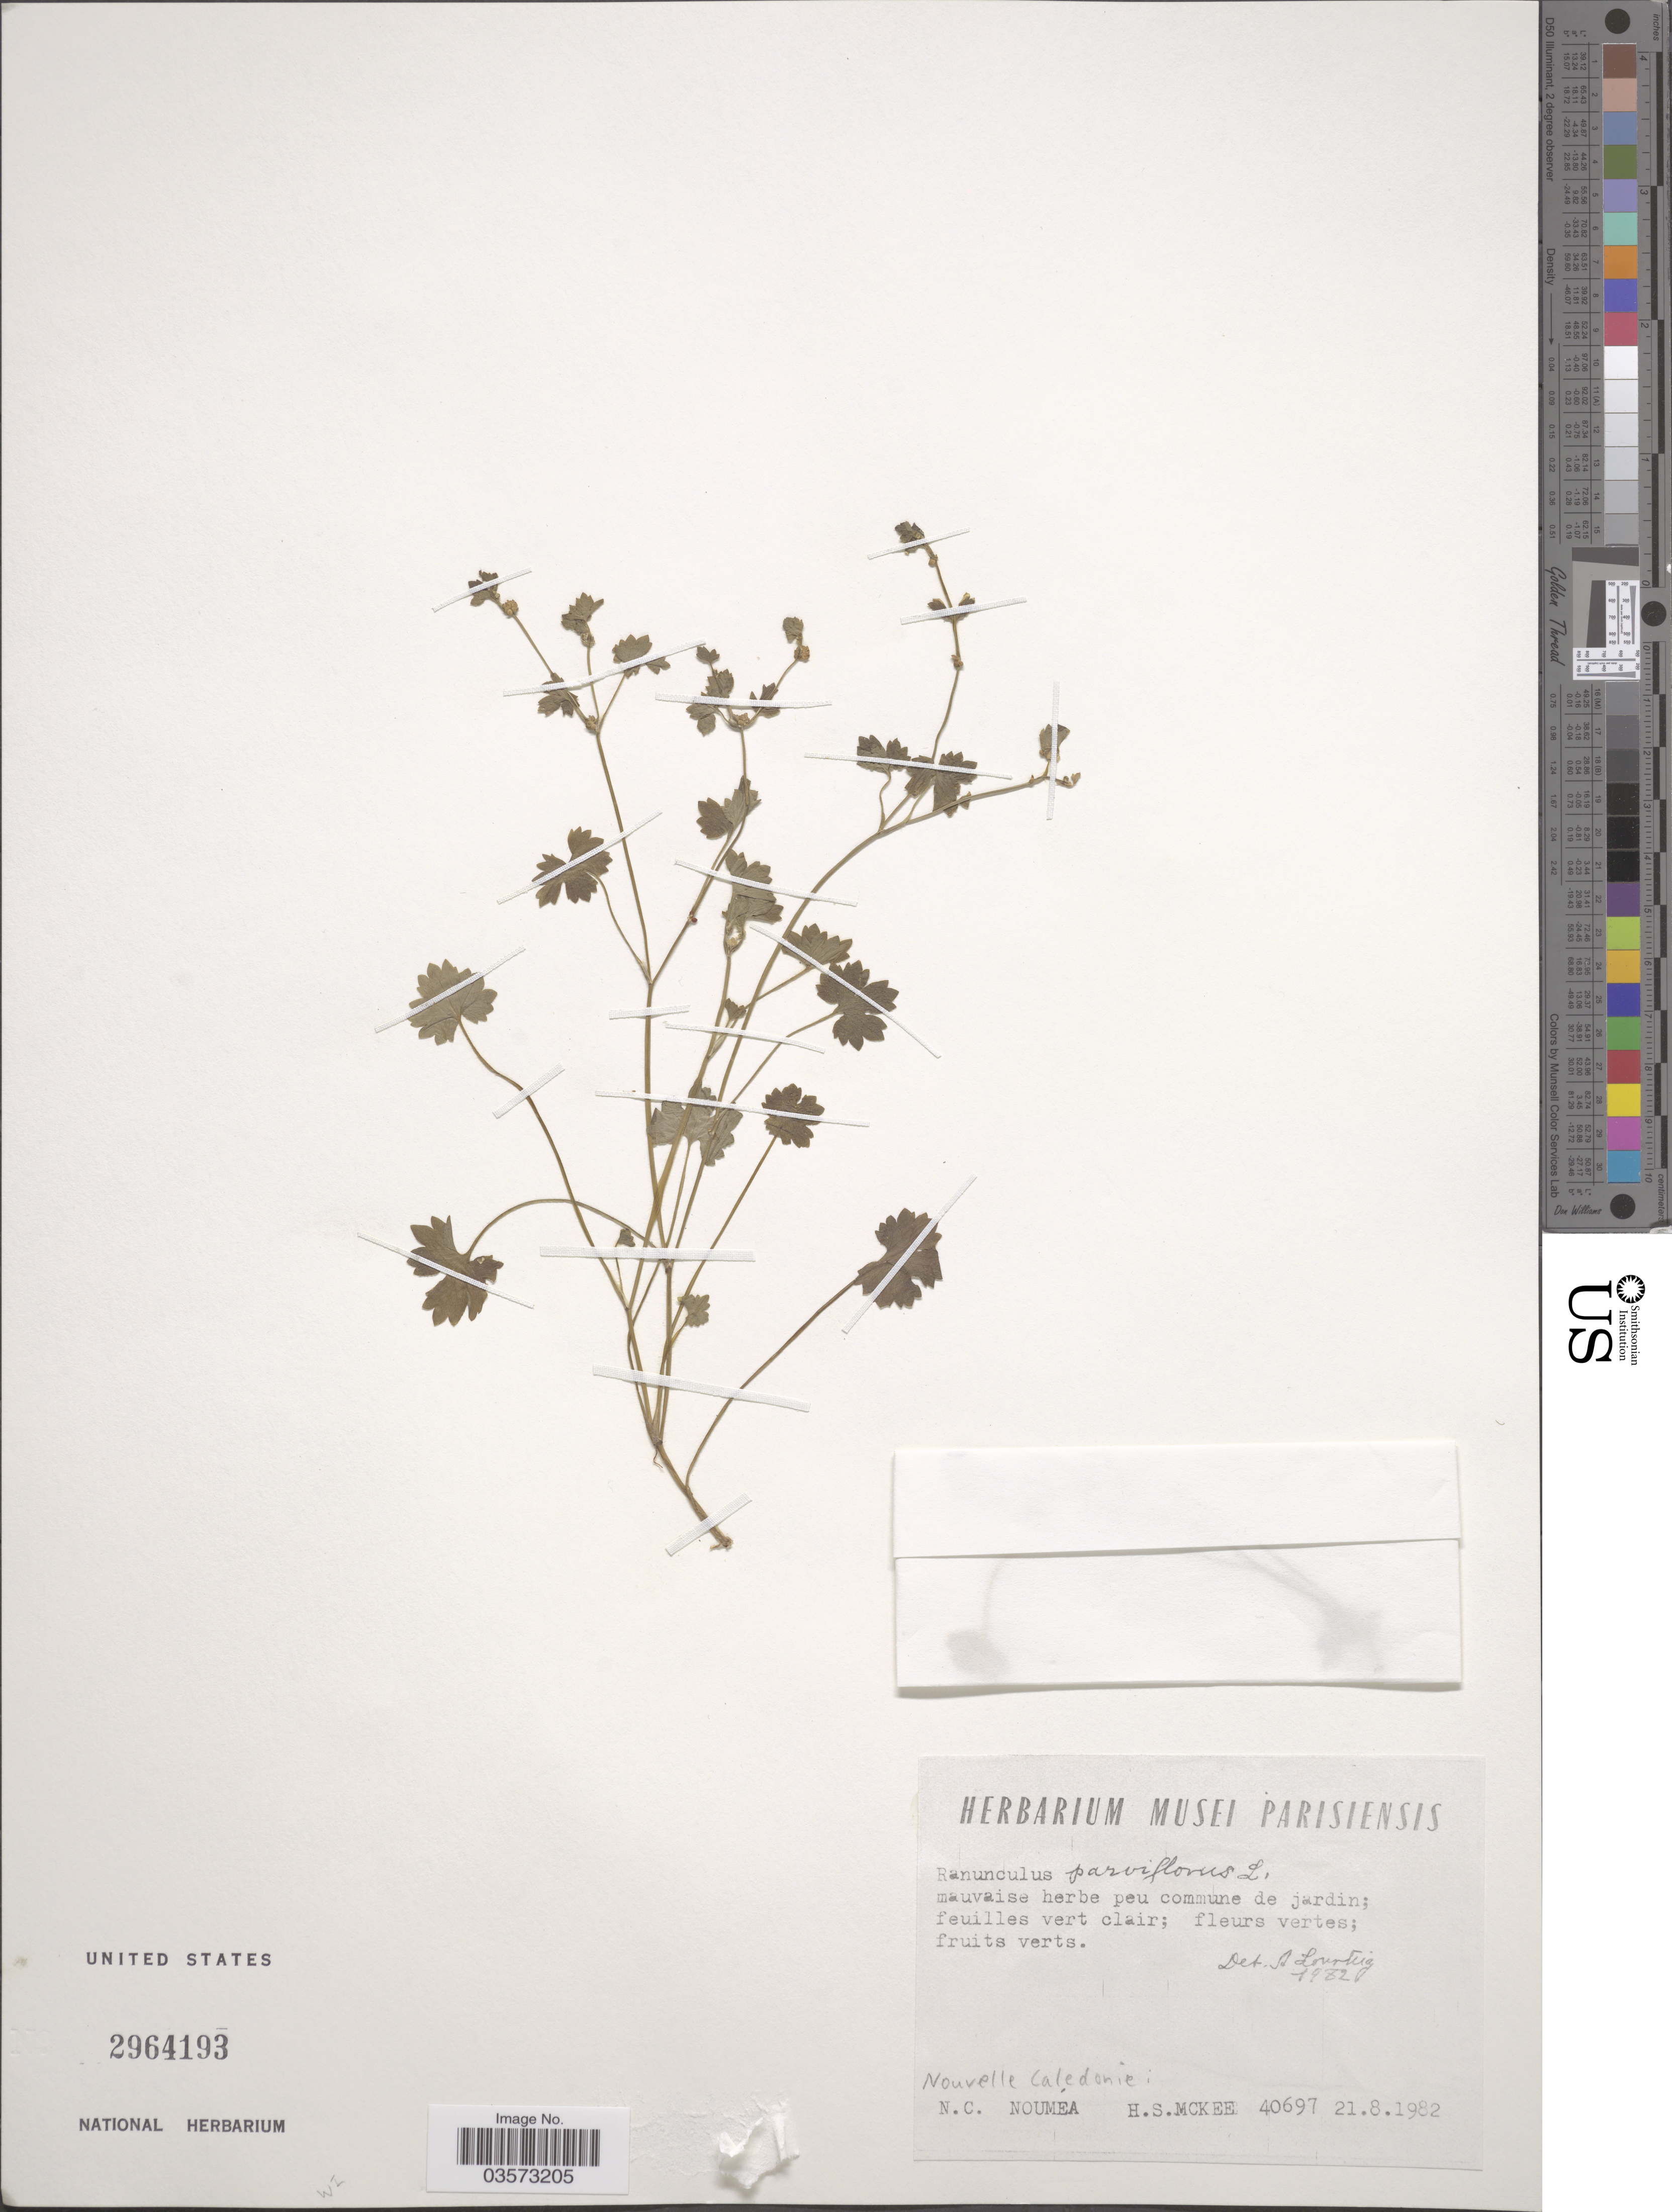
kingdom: Plantae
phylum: Tracheophyta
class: Magnoliopsida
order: Ranunculales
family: Ranunculaceae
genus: Ranunculus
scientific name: Ranunculus parviflorus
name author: L.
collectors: H. S. McKee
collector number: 40697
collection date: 1982-08-21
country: New Caledonia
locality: Nouvell Caledonie: N.C. Noumea.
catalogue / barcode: US 2964193